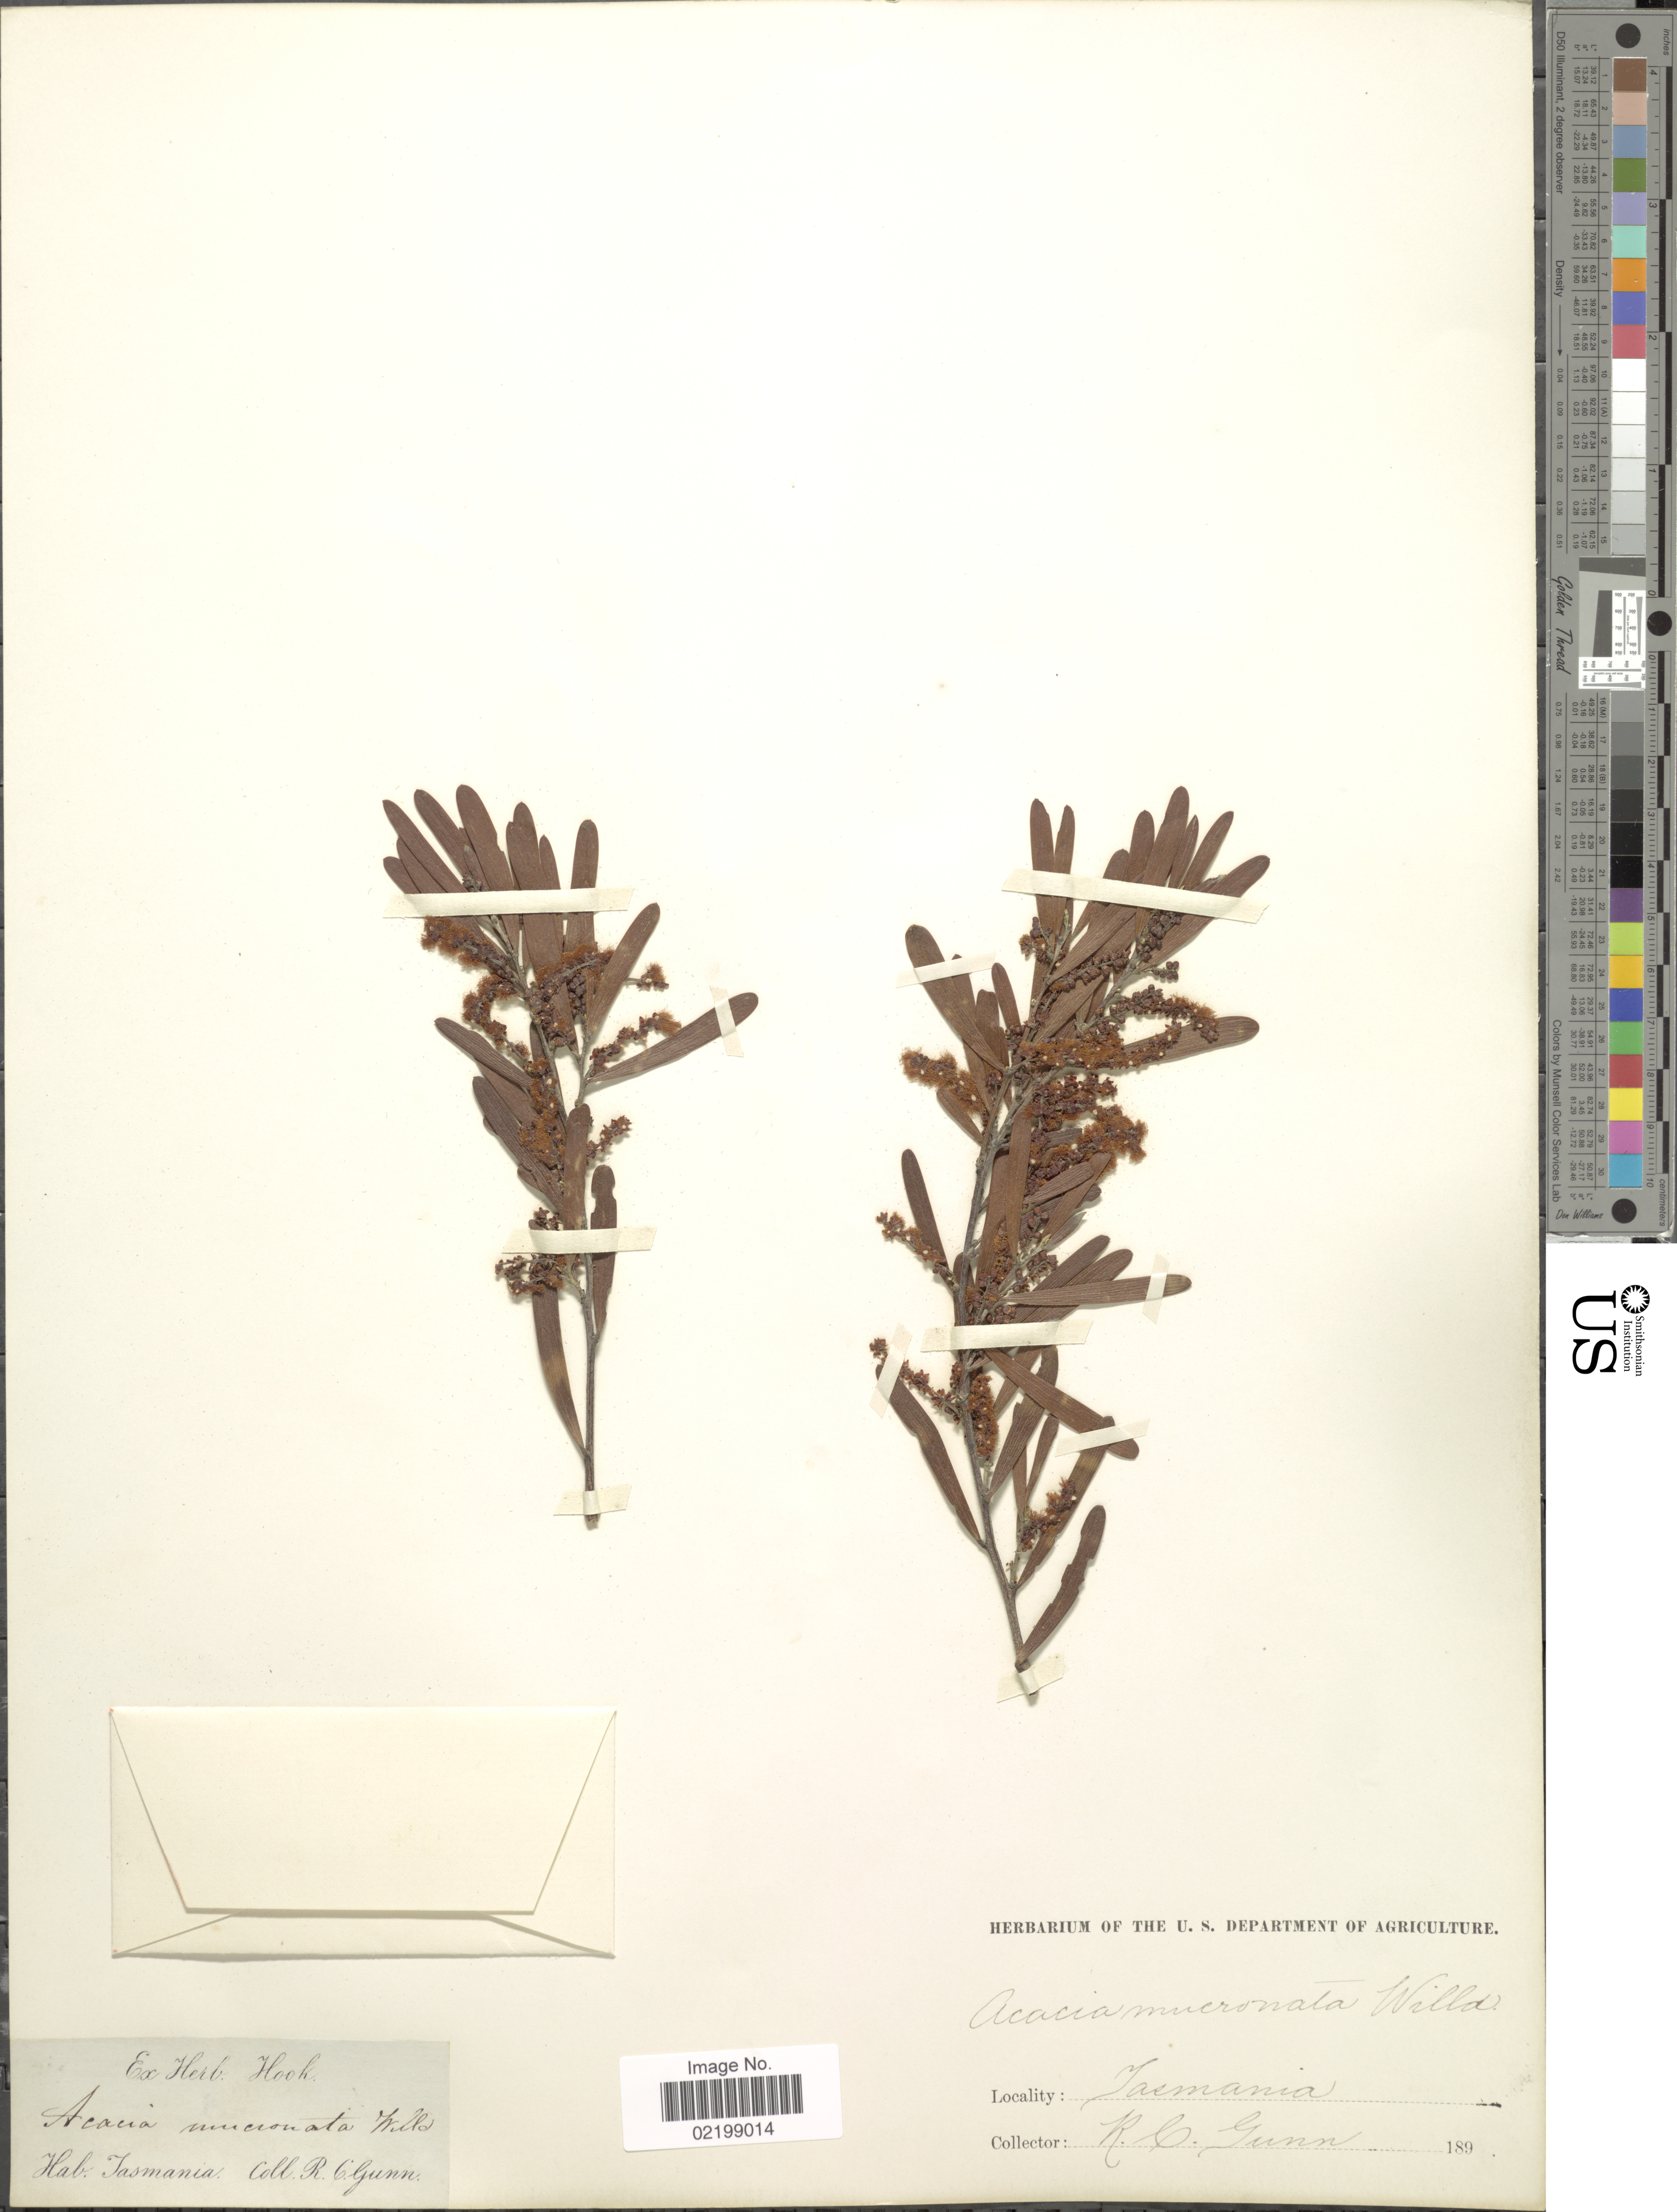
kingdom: Plantae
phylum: Tracheophyta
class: Magnoliopsida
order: Fabales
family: Fabaceae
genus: Acacia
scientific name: Acacia mucronata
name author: Willd.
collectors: R. Gunn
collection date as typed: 189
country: Australia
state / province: Tasmania